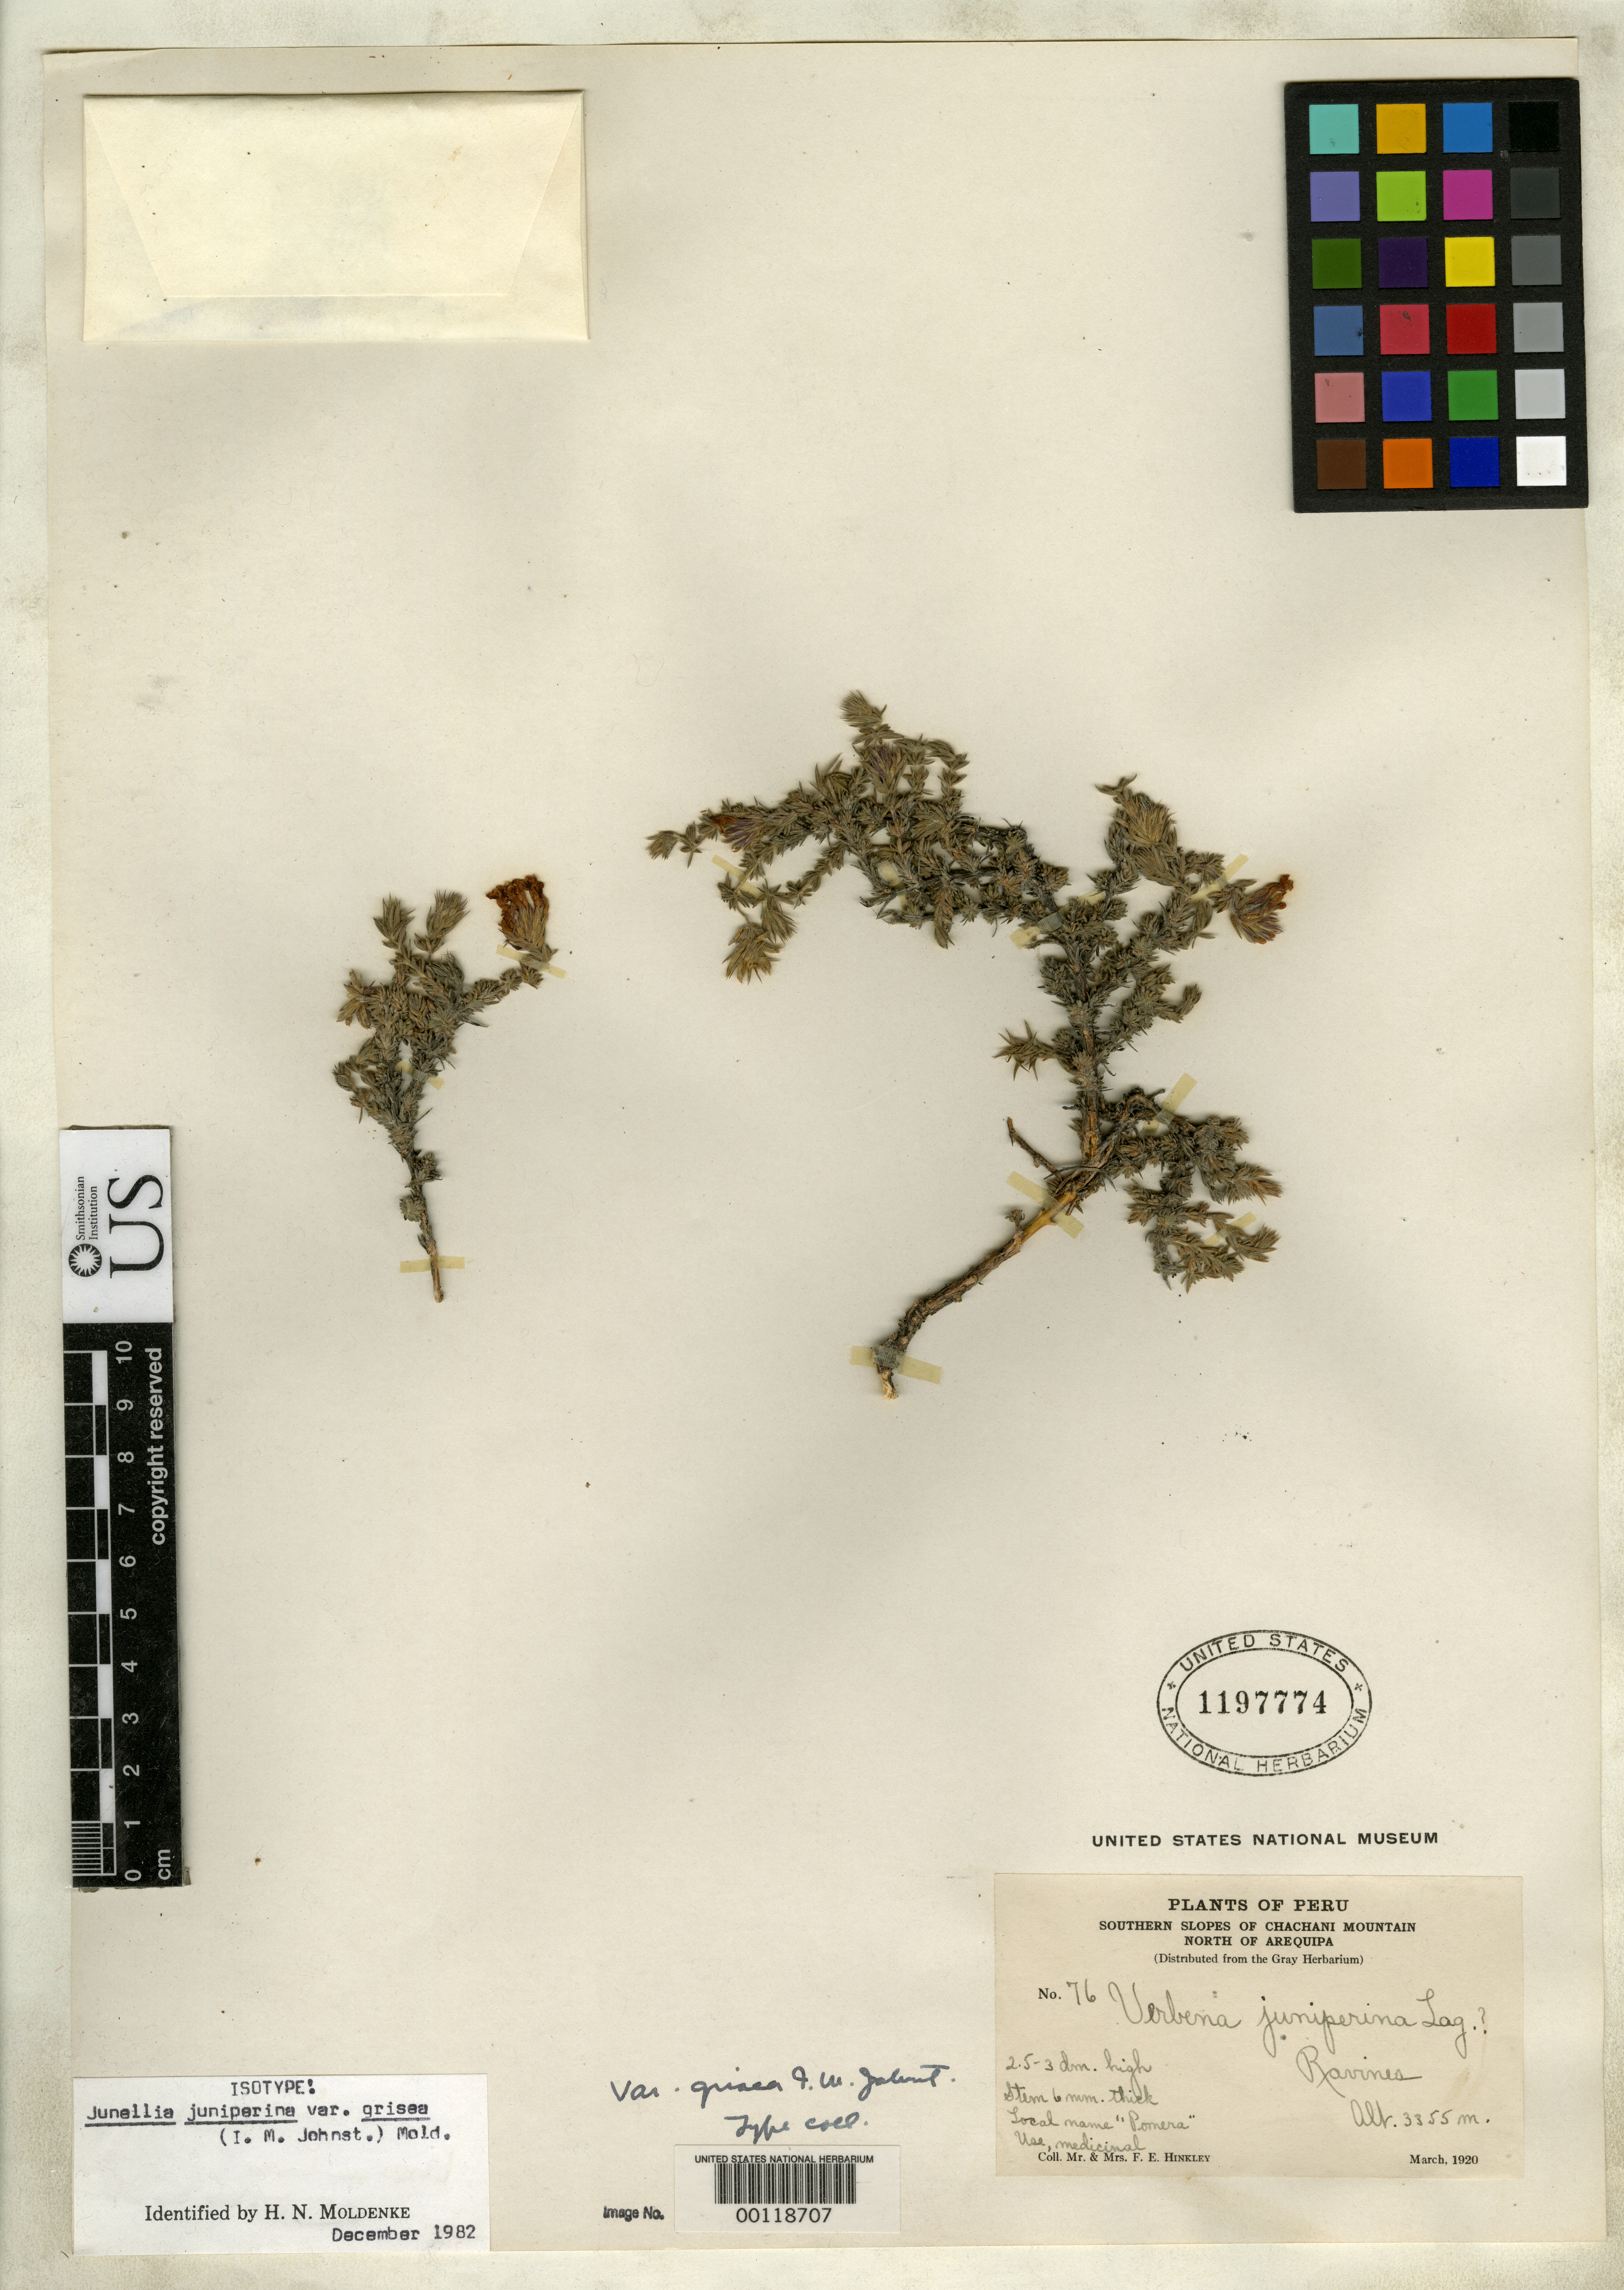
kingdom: Plantae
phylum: Tracheophyta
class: Magnoliopsida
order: Lamiales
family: Verbenaceae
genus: Verbena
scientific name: Verbena juniperina var. grisea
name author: I.M. Johnst.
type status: Isotype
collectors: F. Hinkley & Hinkley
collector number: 76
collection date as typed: Mar 1930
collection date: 1930-03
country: Peru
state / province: Arequipa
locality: S slope of Chachani, N of Arequipa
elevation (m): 3350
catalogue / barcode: US 1197774